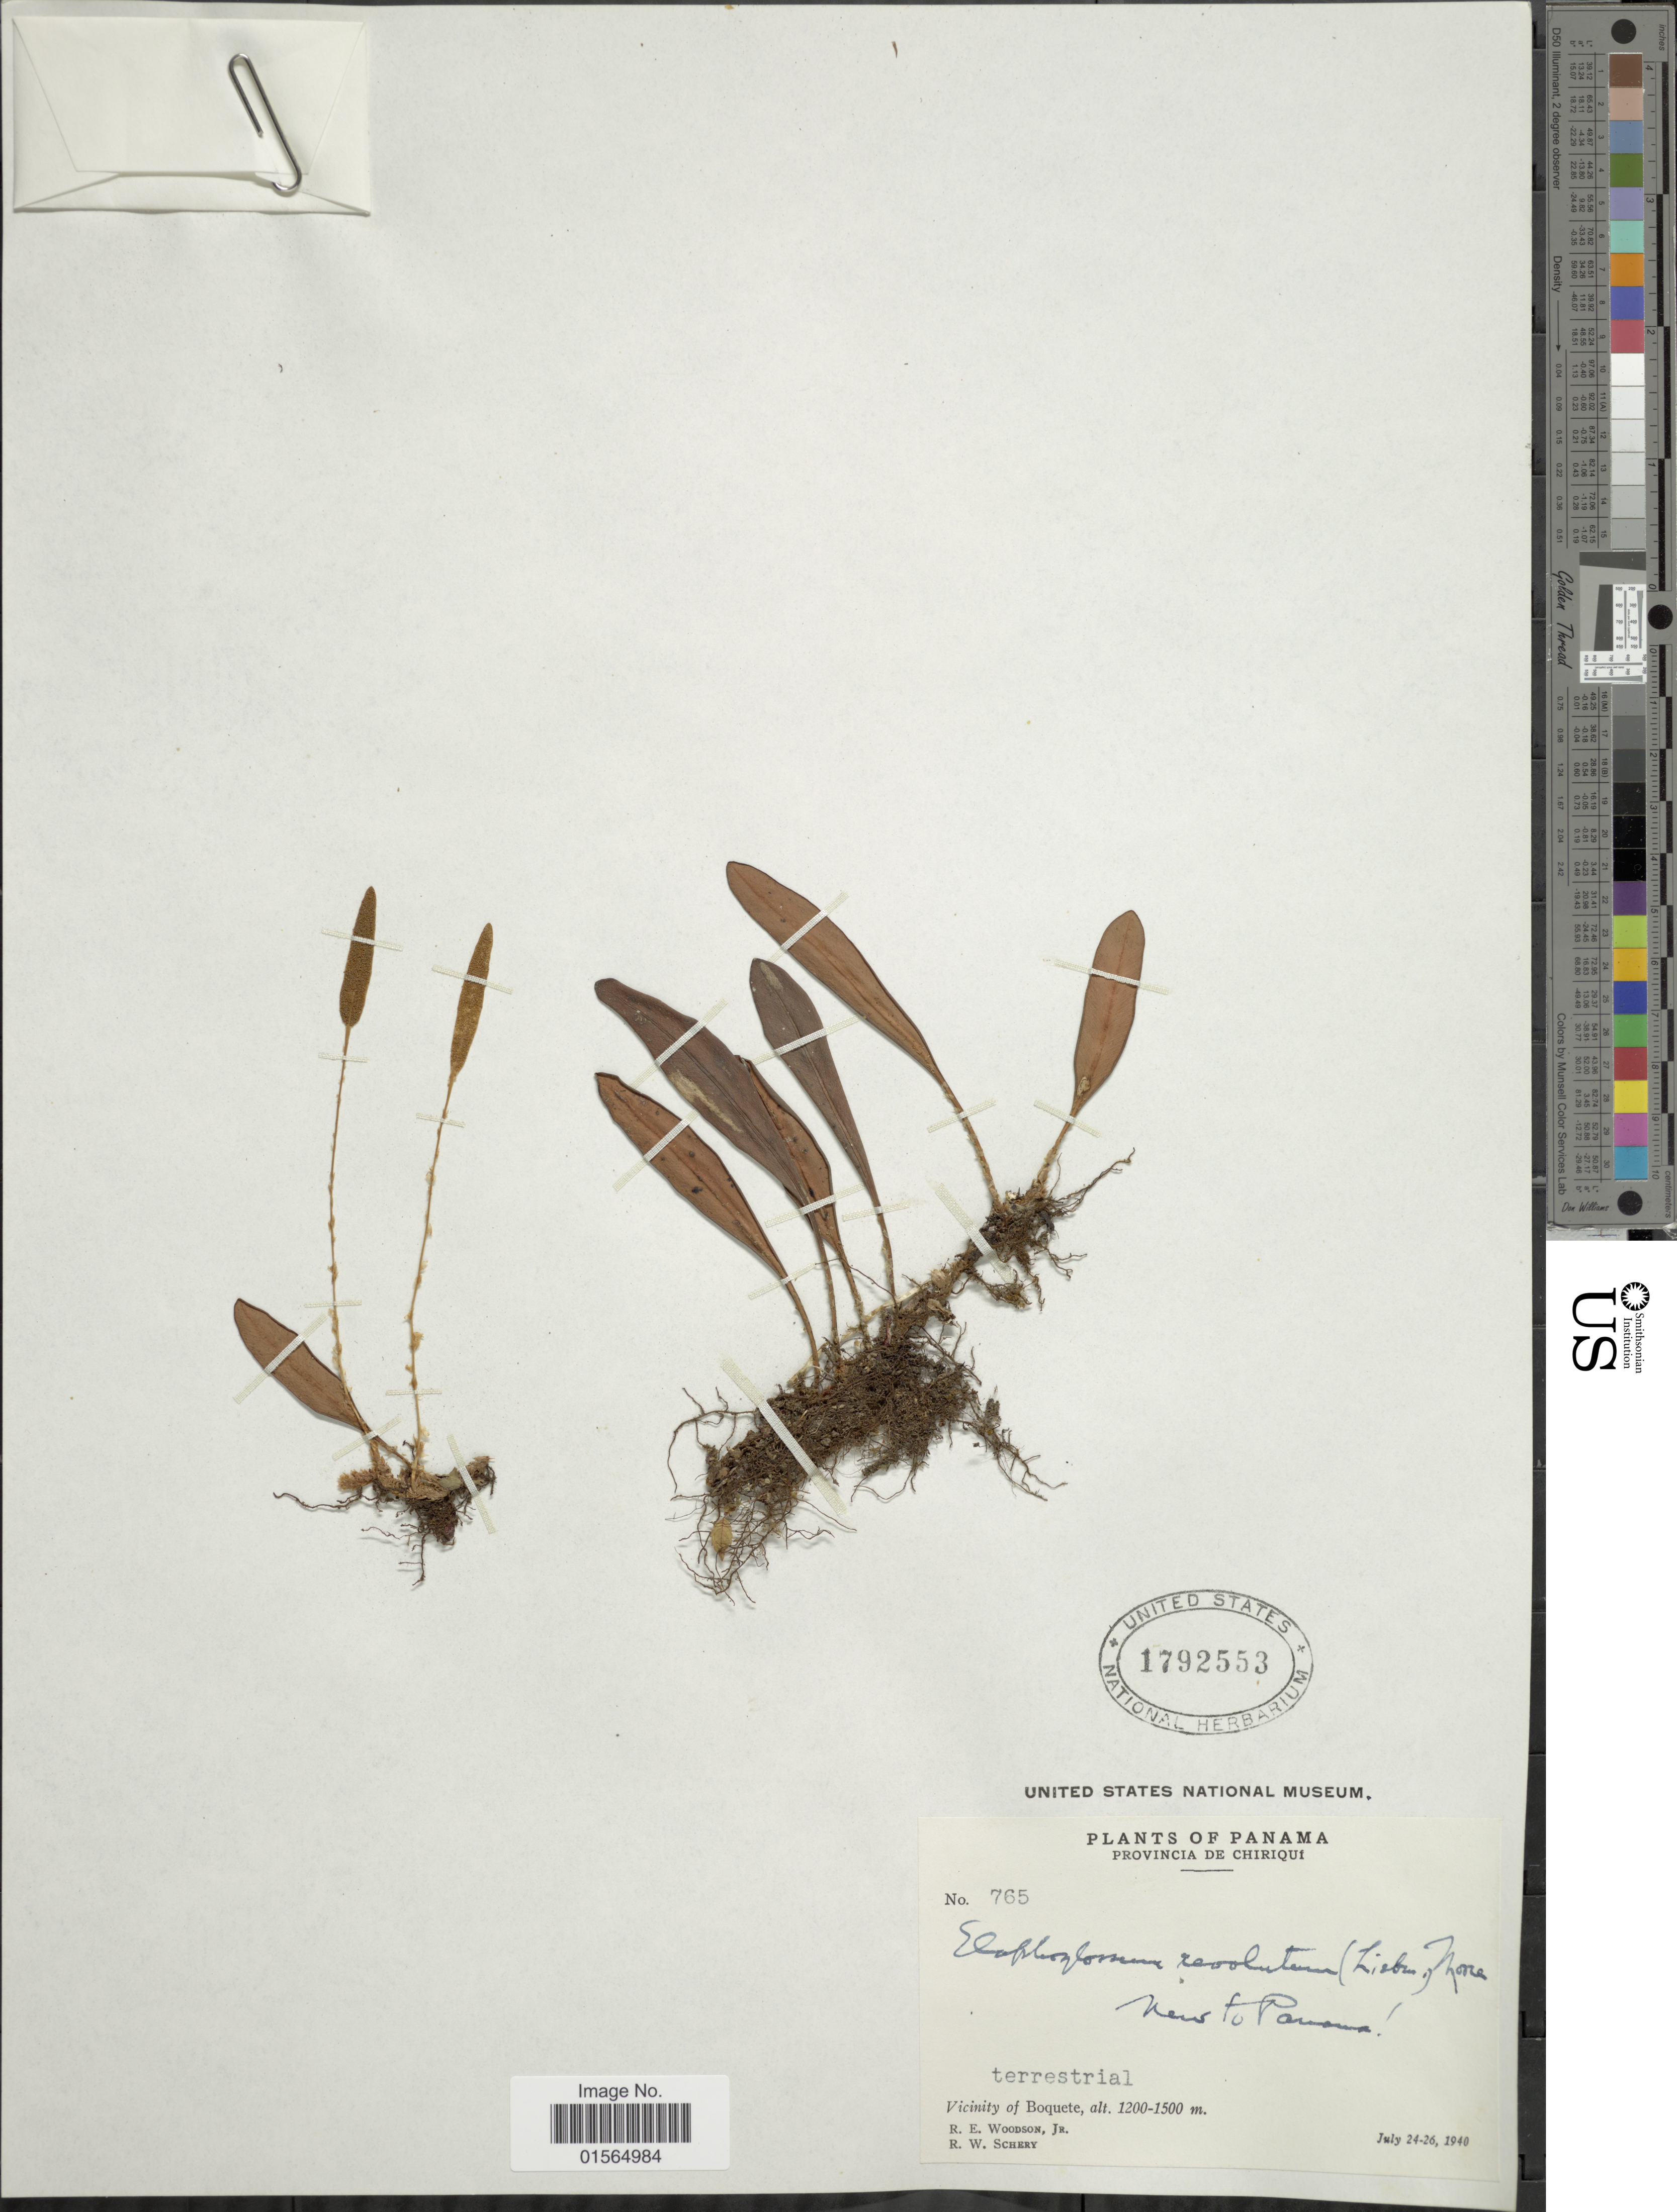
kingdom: Plantae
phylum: Tracheophyta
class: Polypodiopsida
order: Polypodiales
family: Dryopteridaceae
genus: Elaphoglossum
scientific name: Elaphoglossum revolutum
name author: (Liebm.) T. Moore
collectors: R. E. Woodson & R. W. Schery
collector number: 765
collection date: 1940-07-24/1940-07-26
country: Panama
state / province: Chiriqui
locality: Vicinity of Boquete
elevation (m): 1200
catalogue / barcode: US 1792553